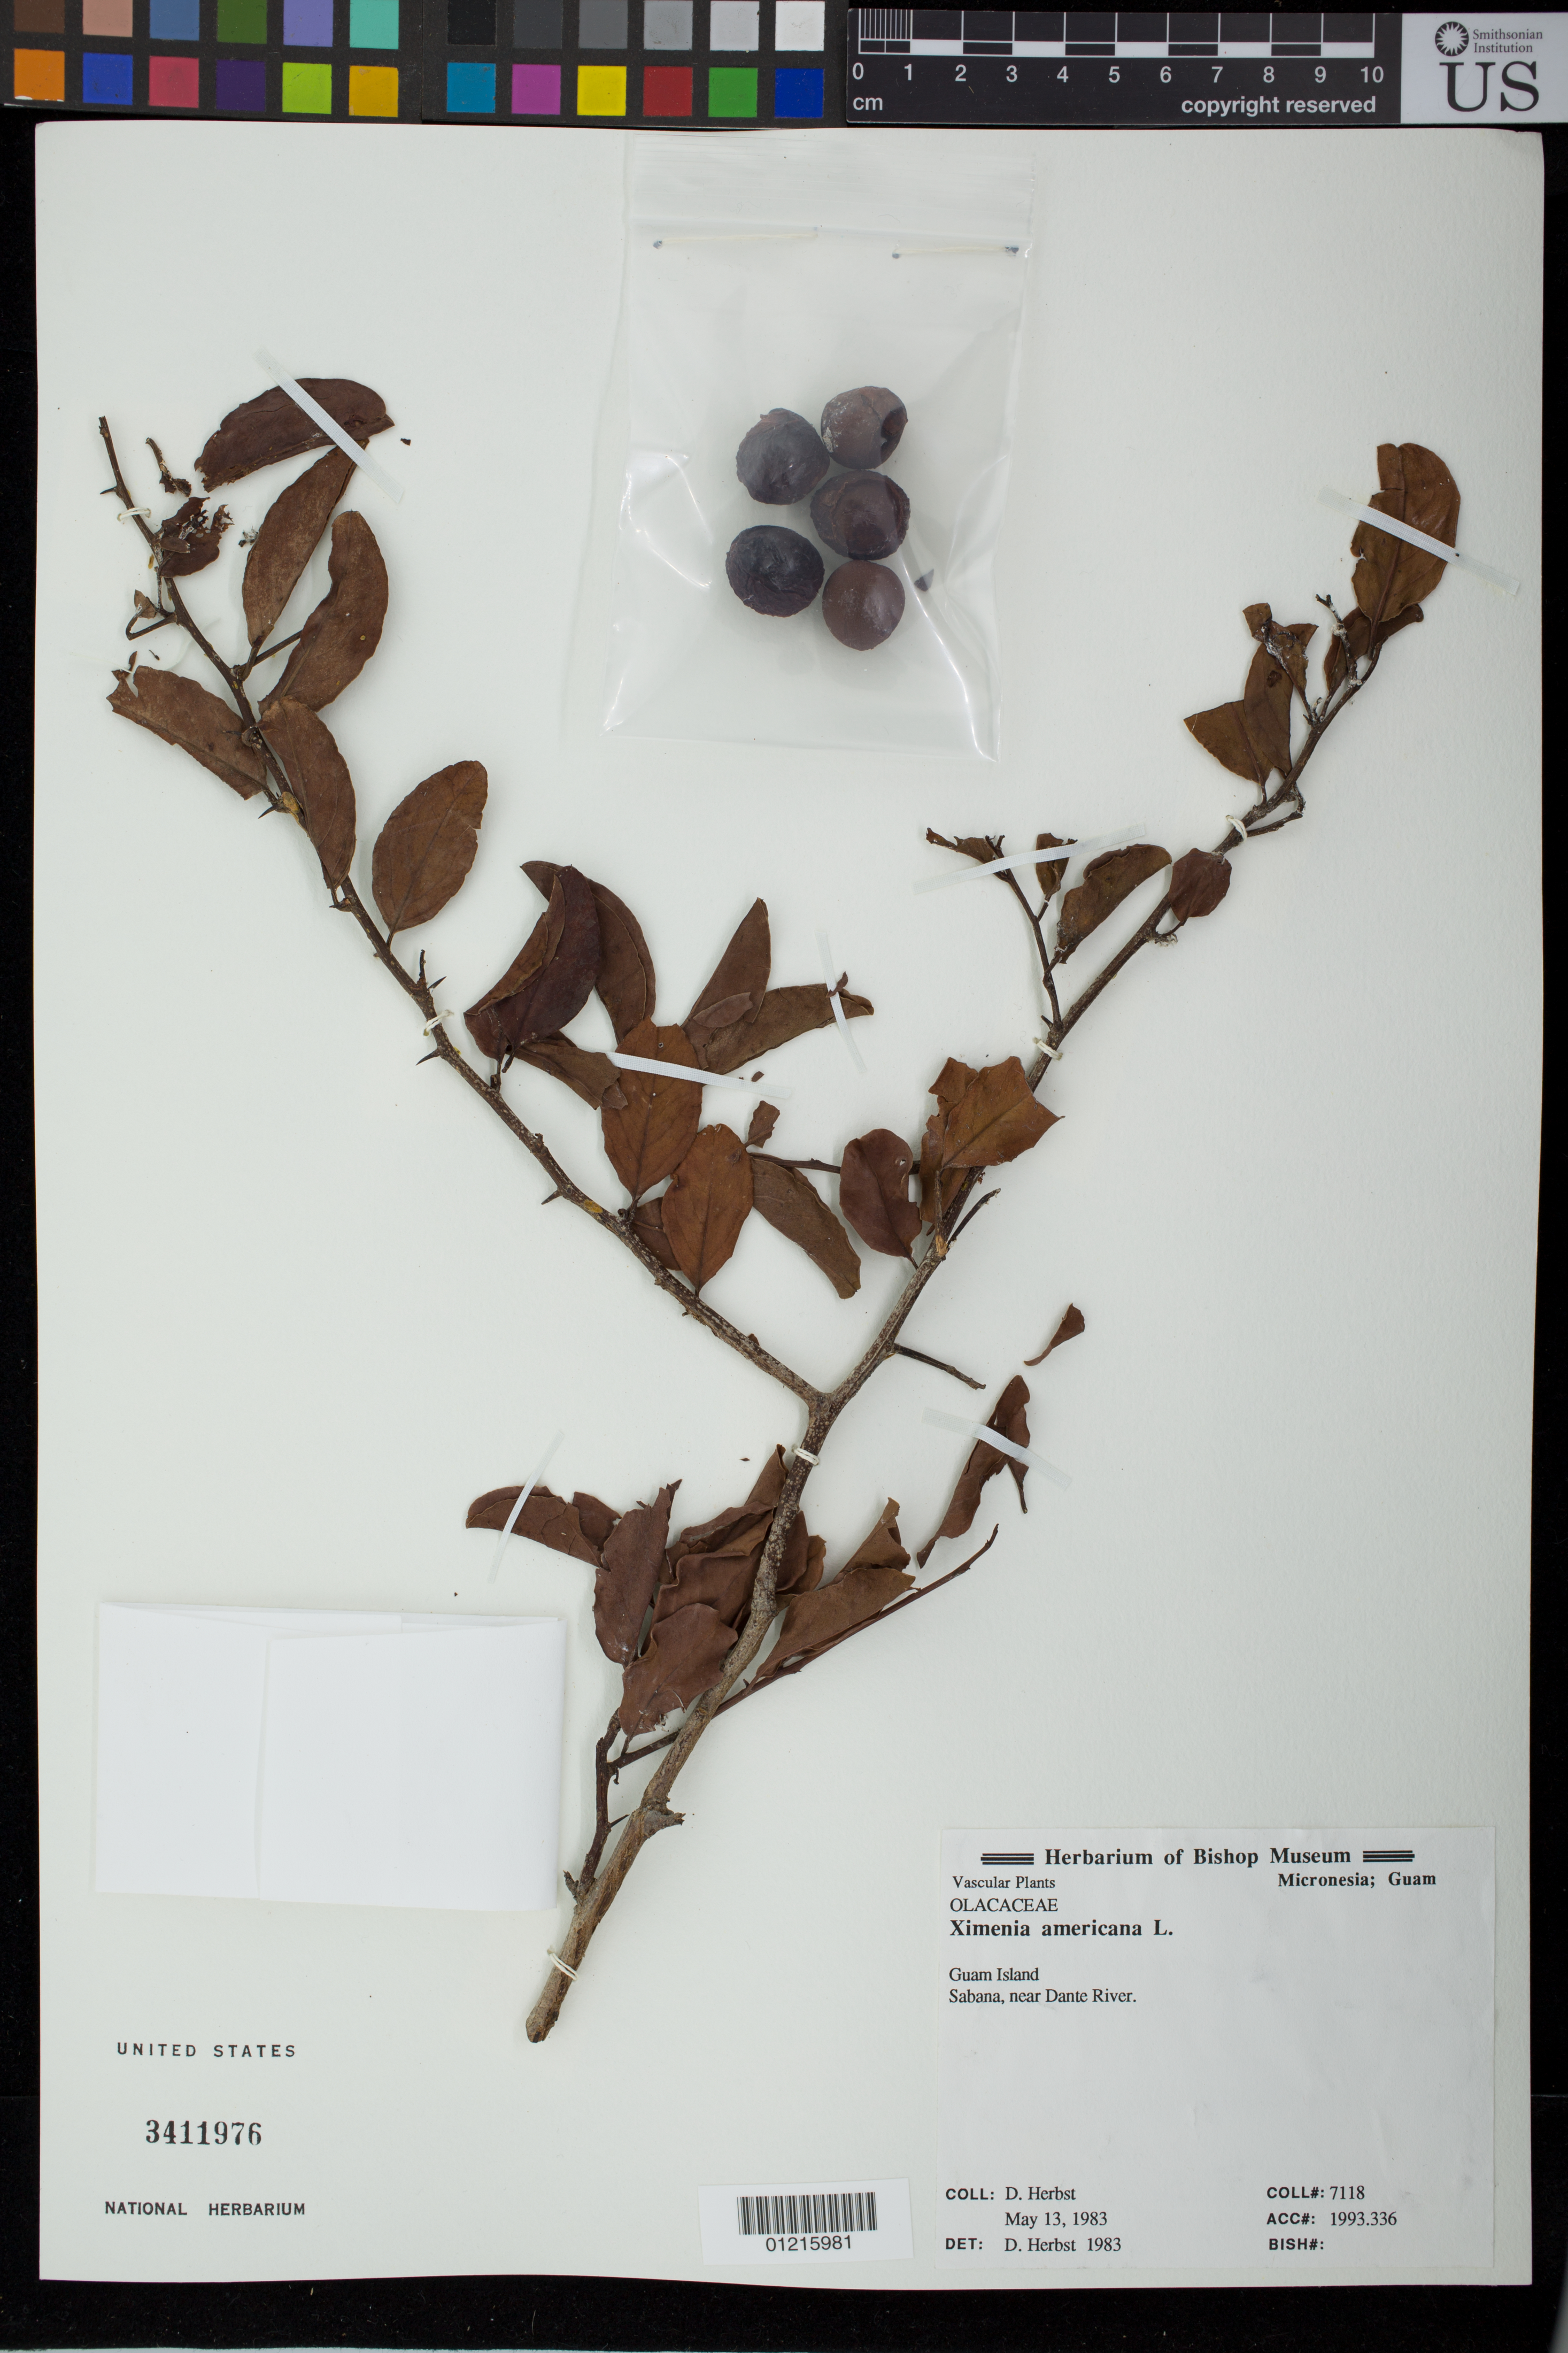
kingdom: Plantae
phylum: Tracheophyta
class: Magnoliopsida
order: Santalales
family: Ximeniaceae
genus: Ximenia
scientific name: Ximenia americana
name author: L.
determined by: Herbst, D. R.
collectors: D. R. Herbst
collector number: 7118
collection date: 1983-05-13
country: Guam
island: Guam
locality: Sabana, Near Dante River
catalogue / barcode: US 3411976